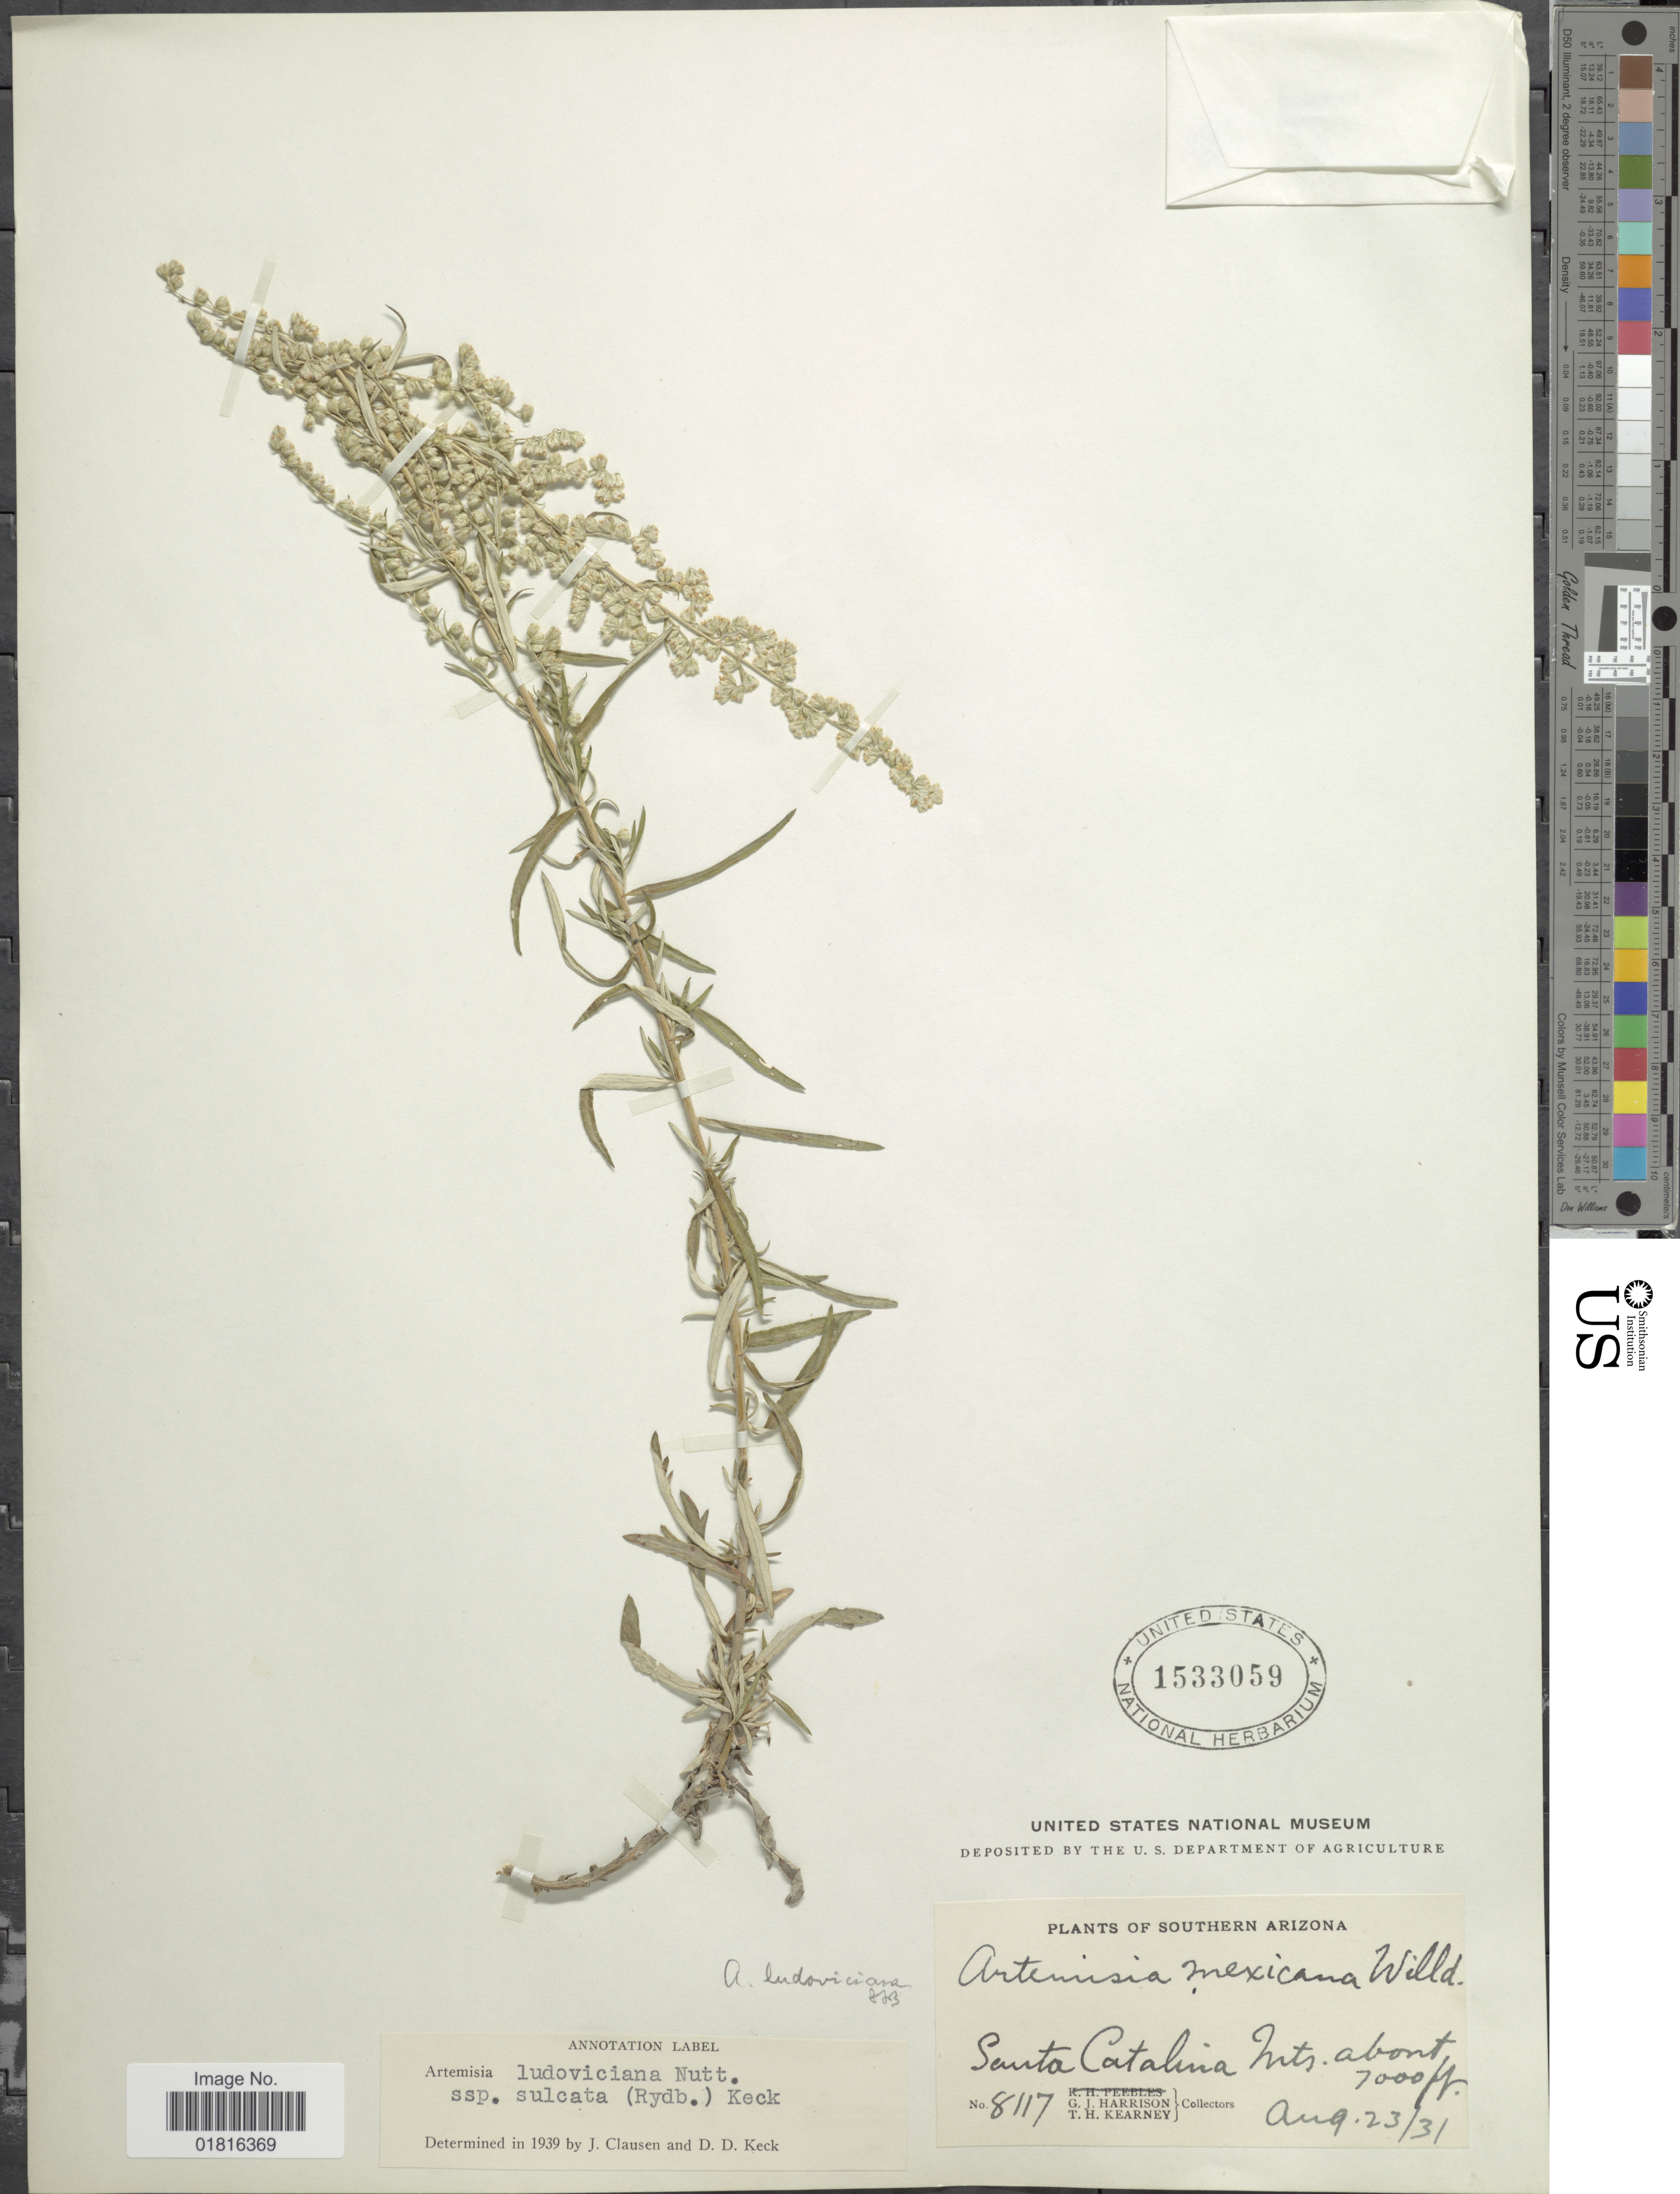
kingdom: Plantae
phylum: Tracheophyta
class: Magnoliopsida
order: Asterales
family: Asteraceae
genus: Artemisia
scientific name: Artemisia ludoviciana subsp. sulcata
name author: (Rydb.) D.D. Keck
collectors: G. J. Harrison & T. H. Kearney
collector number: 8117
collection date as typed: Transcribed d/m/y: 23/8/31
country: United States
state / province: Arizona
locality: Southern Arizona, Santa Catalina Mts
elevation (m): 2134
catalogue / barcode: US 1533059